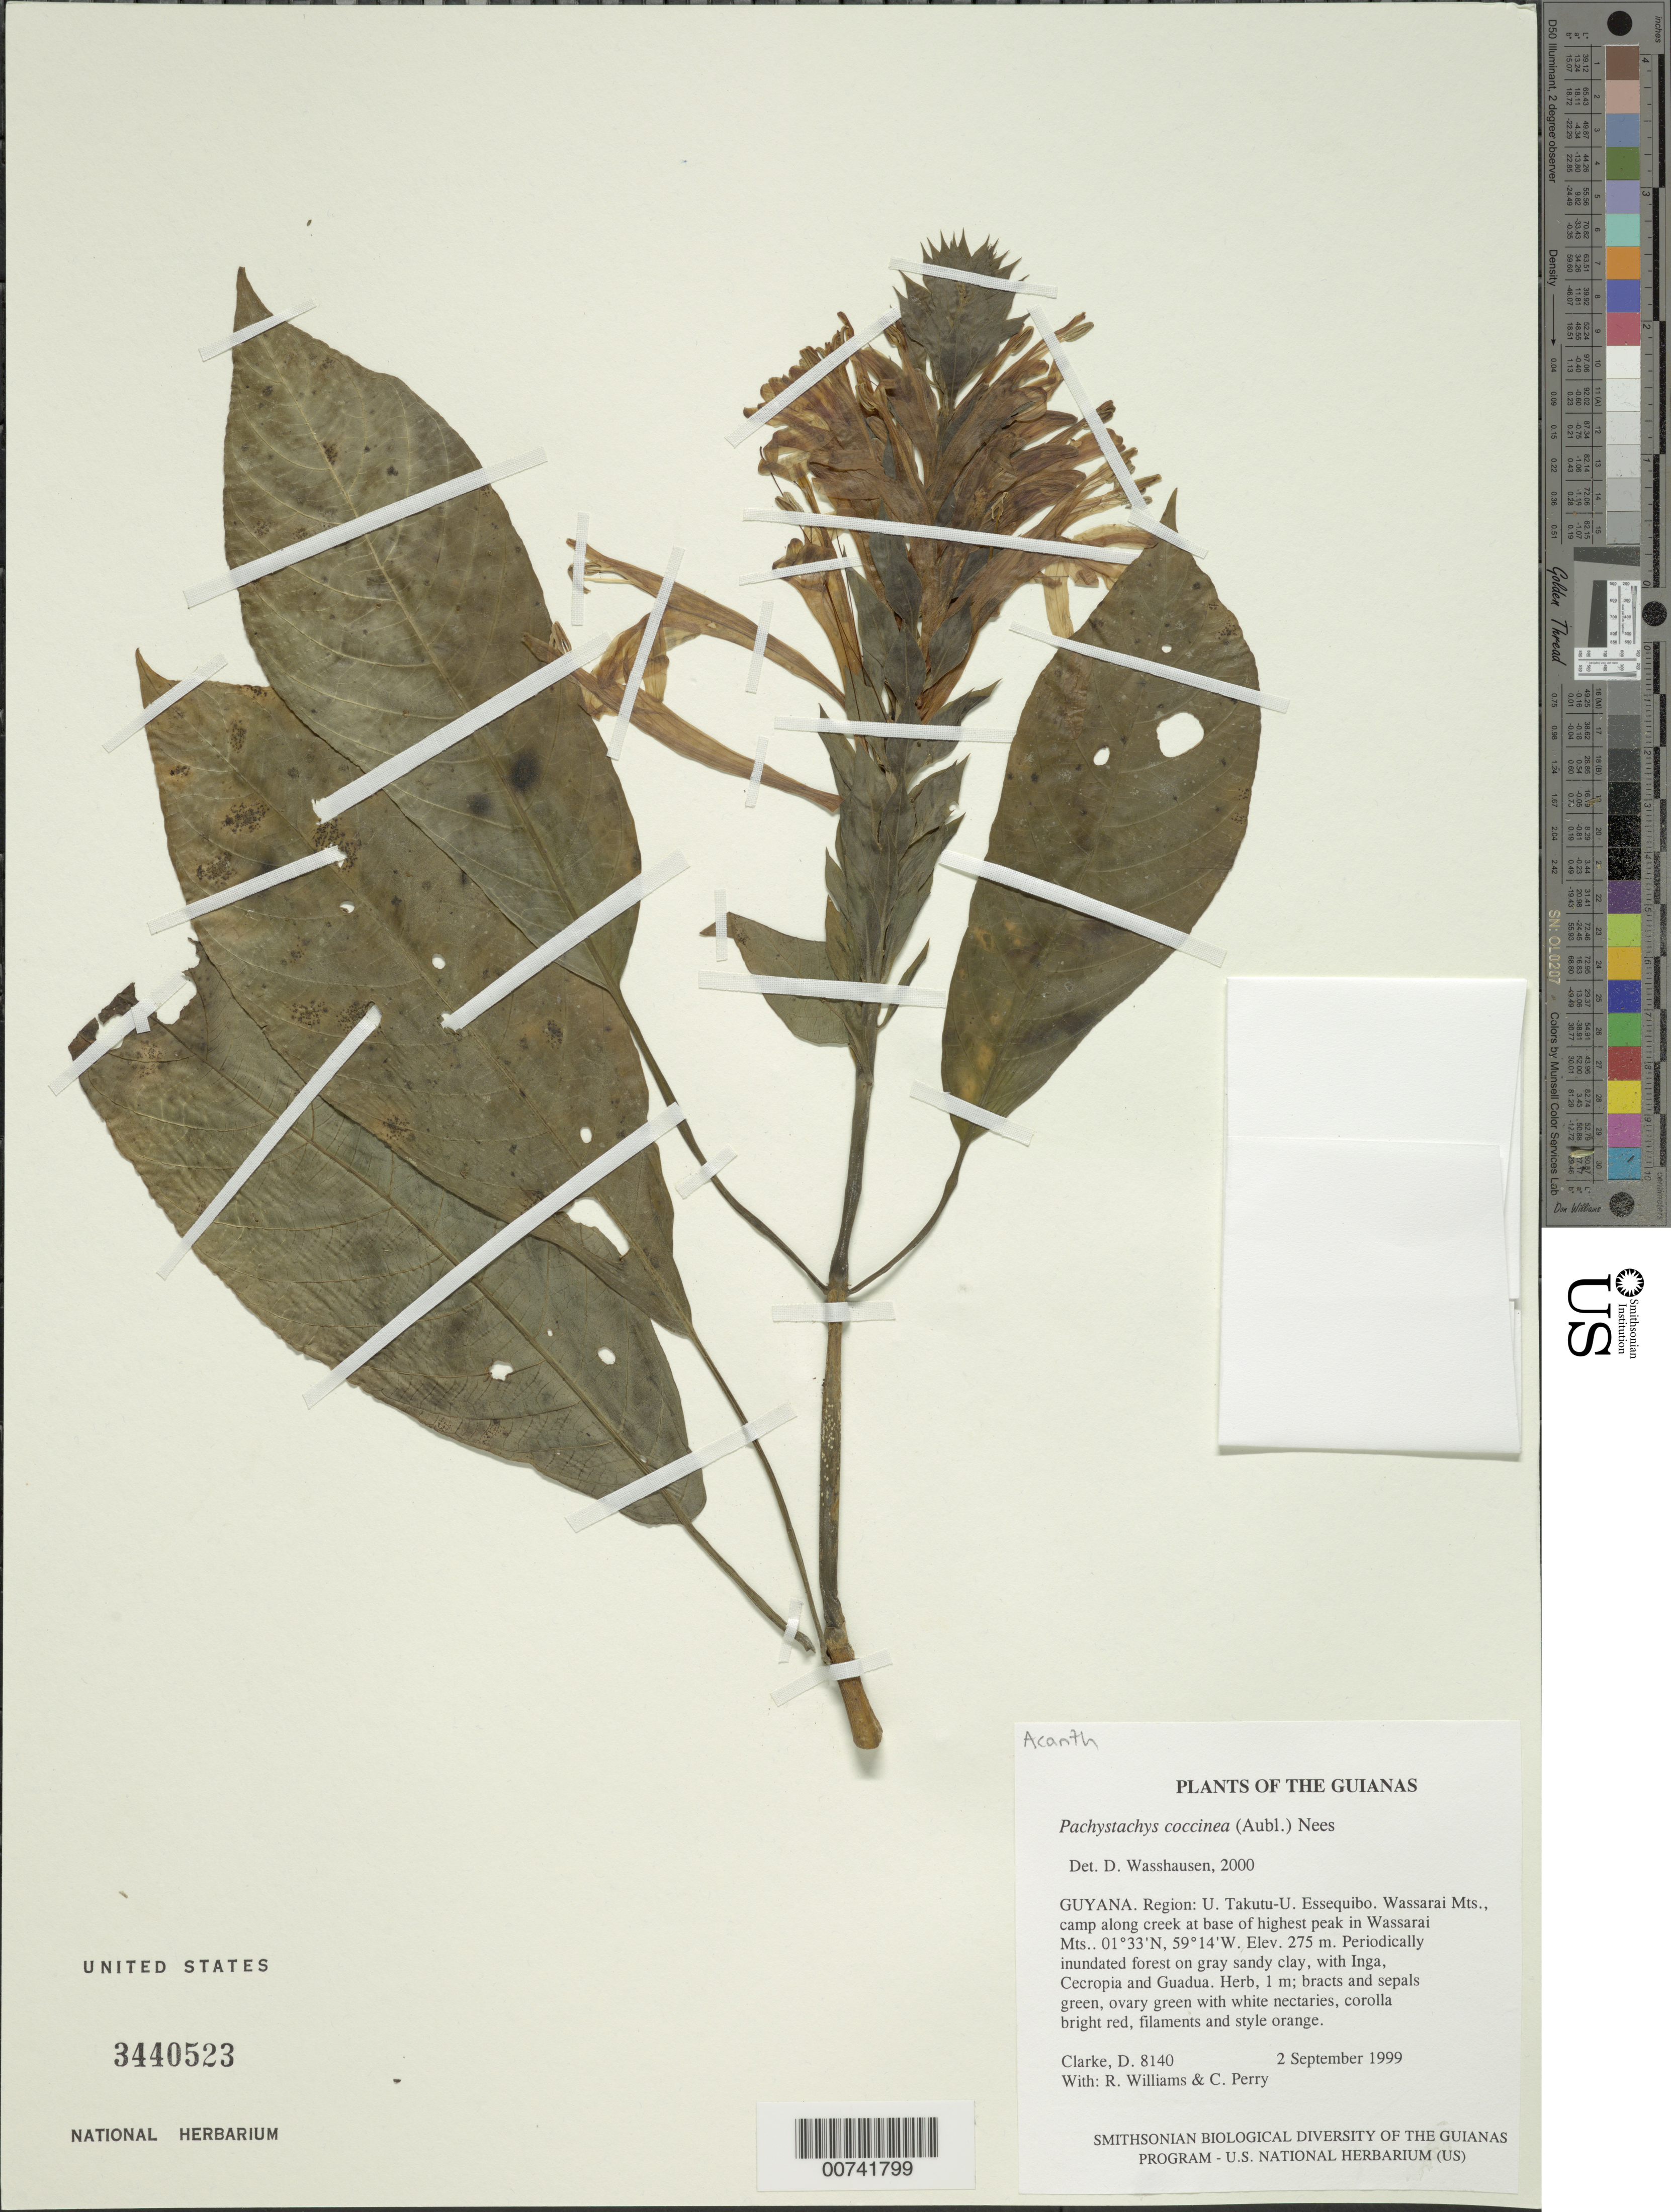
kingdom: Plantae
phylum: Tracheophyta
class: Magnoliopsida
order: Lamiales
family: Acanthaceae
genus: Pachystachys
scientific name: Pachystachys coccinea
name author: (Aubl.) Nees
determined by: Wasshausen, Dieter C., (BOT), Smithsonian Institution - National Museum of Natural History (UNITED STATES)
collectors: H. D. Clarke, R. Williams & C. Perry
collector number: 8140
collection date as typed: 2 September 1999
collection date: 1999-09-02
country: Guyana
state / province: U. Takutu-U. Essequibo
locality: Wassarai Mts., camp along creek at base of highest peak in Wassarai Mts.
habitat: Periodically inundated forest on gray sandy clay, with Inga, Cecropia and Guadua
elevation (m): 275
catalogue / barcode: US 3440523